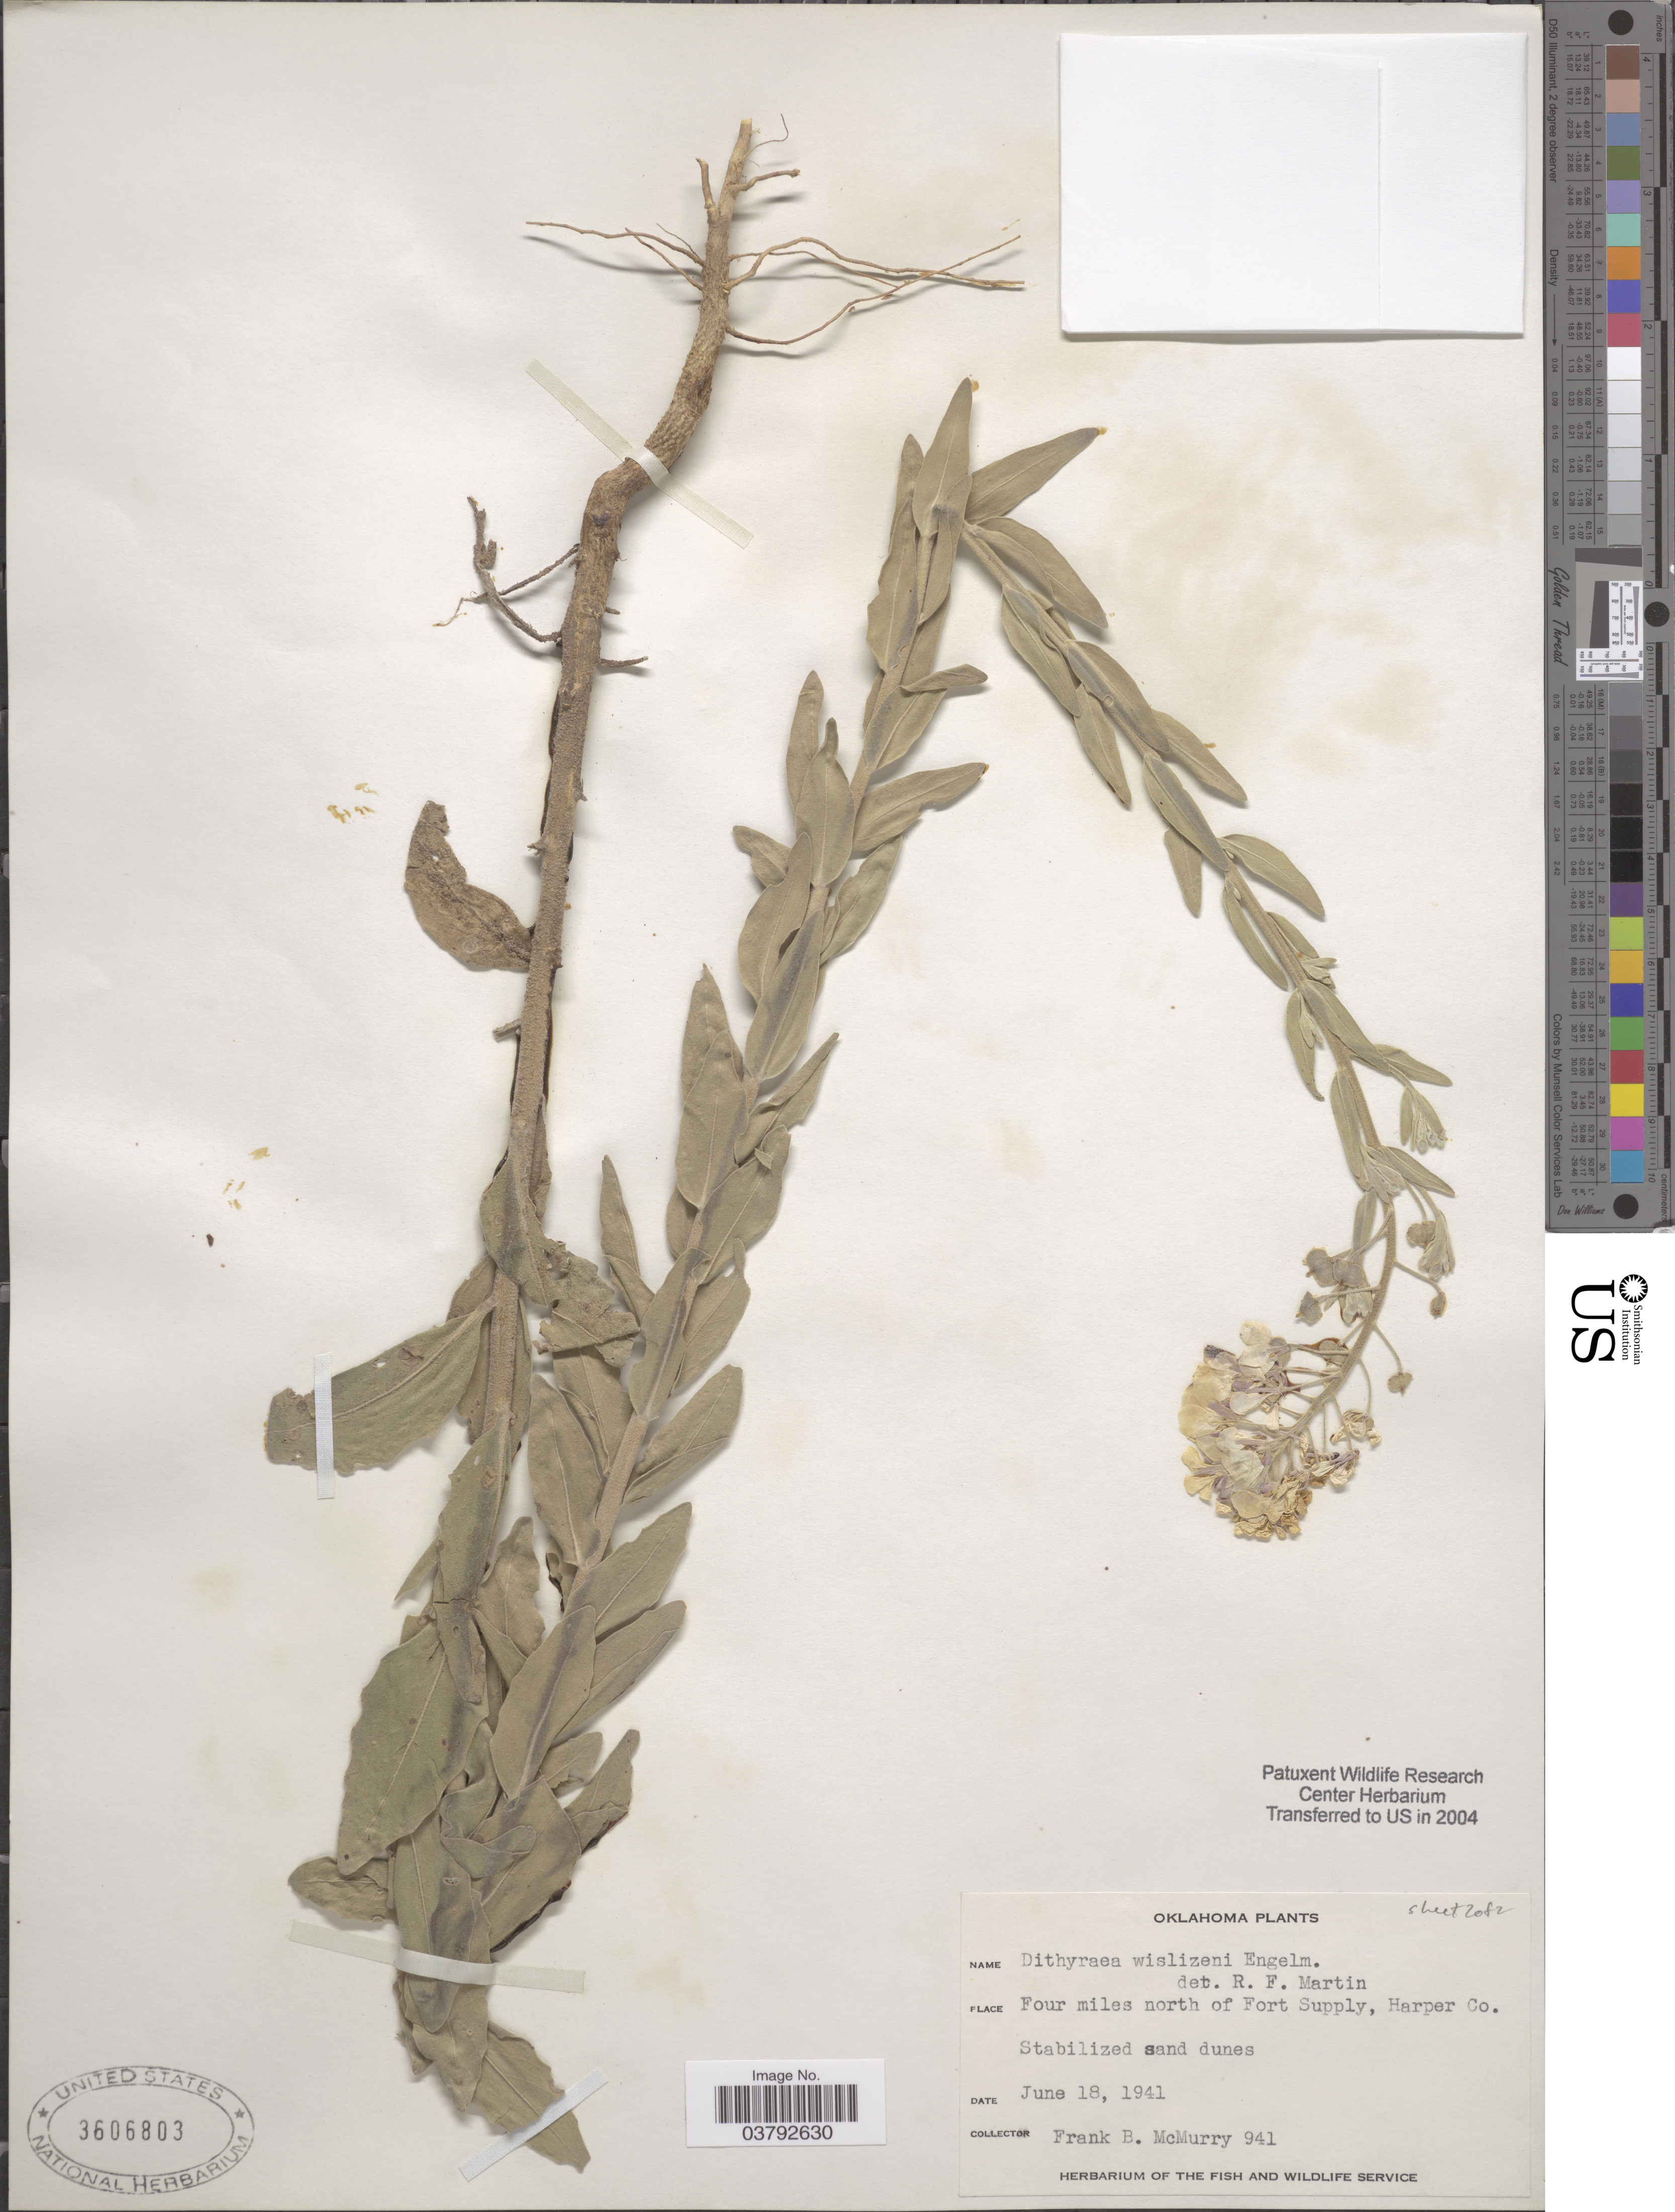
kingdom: Plantae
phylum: Tracheophyta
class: Magnoliopsida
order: Brassicales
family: Brassicaceae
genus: Dithyrea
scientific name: Dithyrea wislizeni var. palmeri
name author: Payson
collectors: F. B. McMurry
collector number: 941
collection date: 1941-06-18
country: United States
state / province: Oklahoma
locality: Four miles north of Fort Supply, Harper Co.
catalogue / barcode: US 3606803